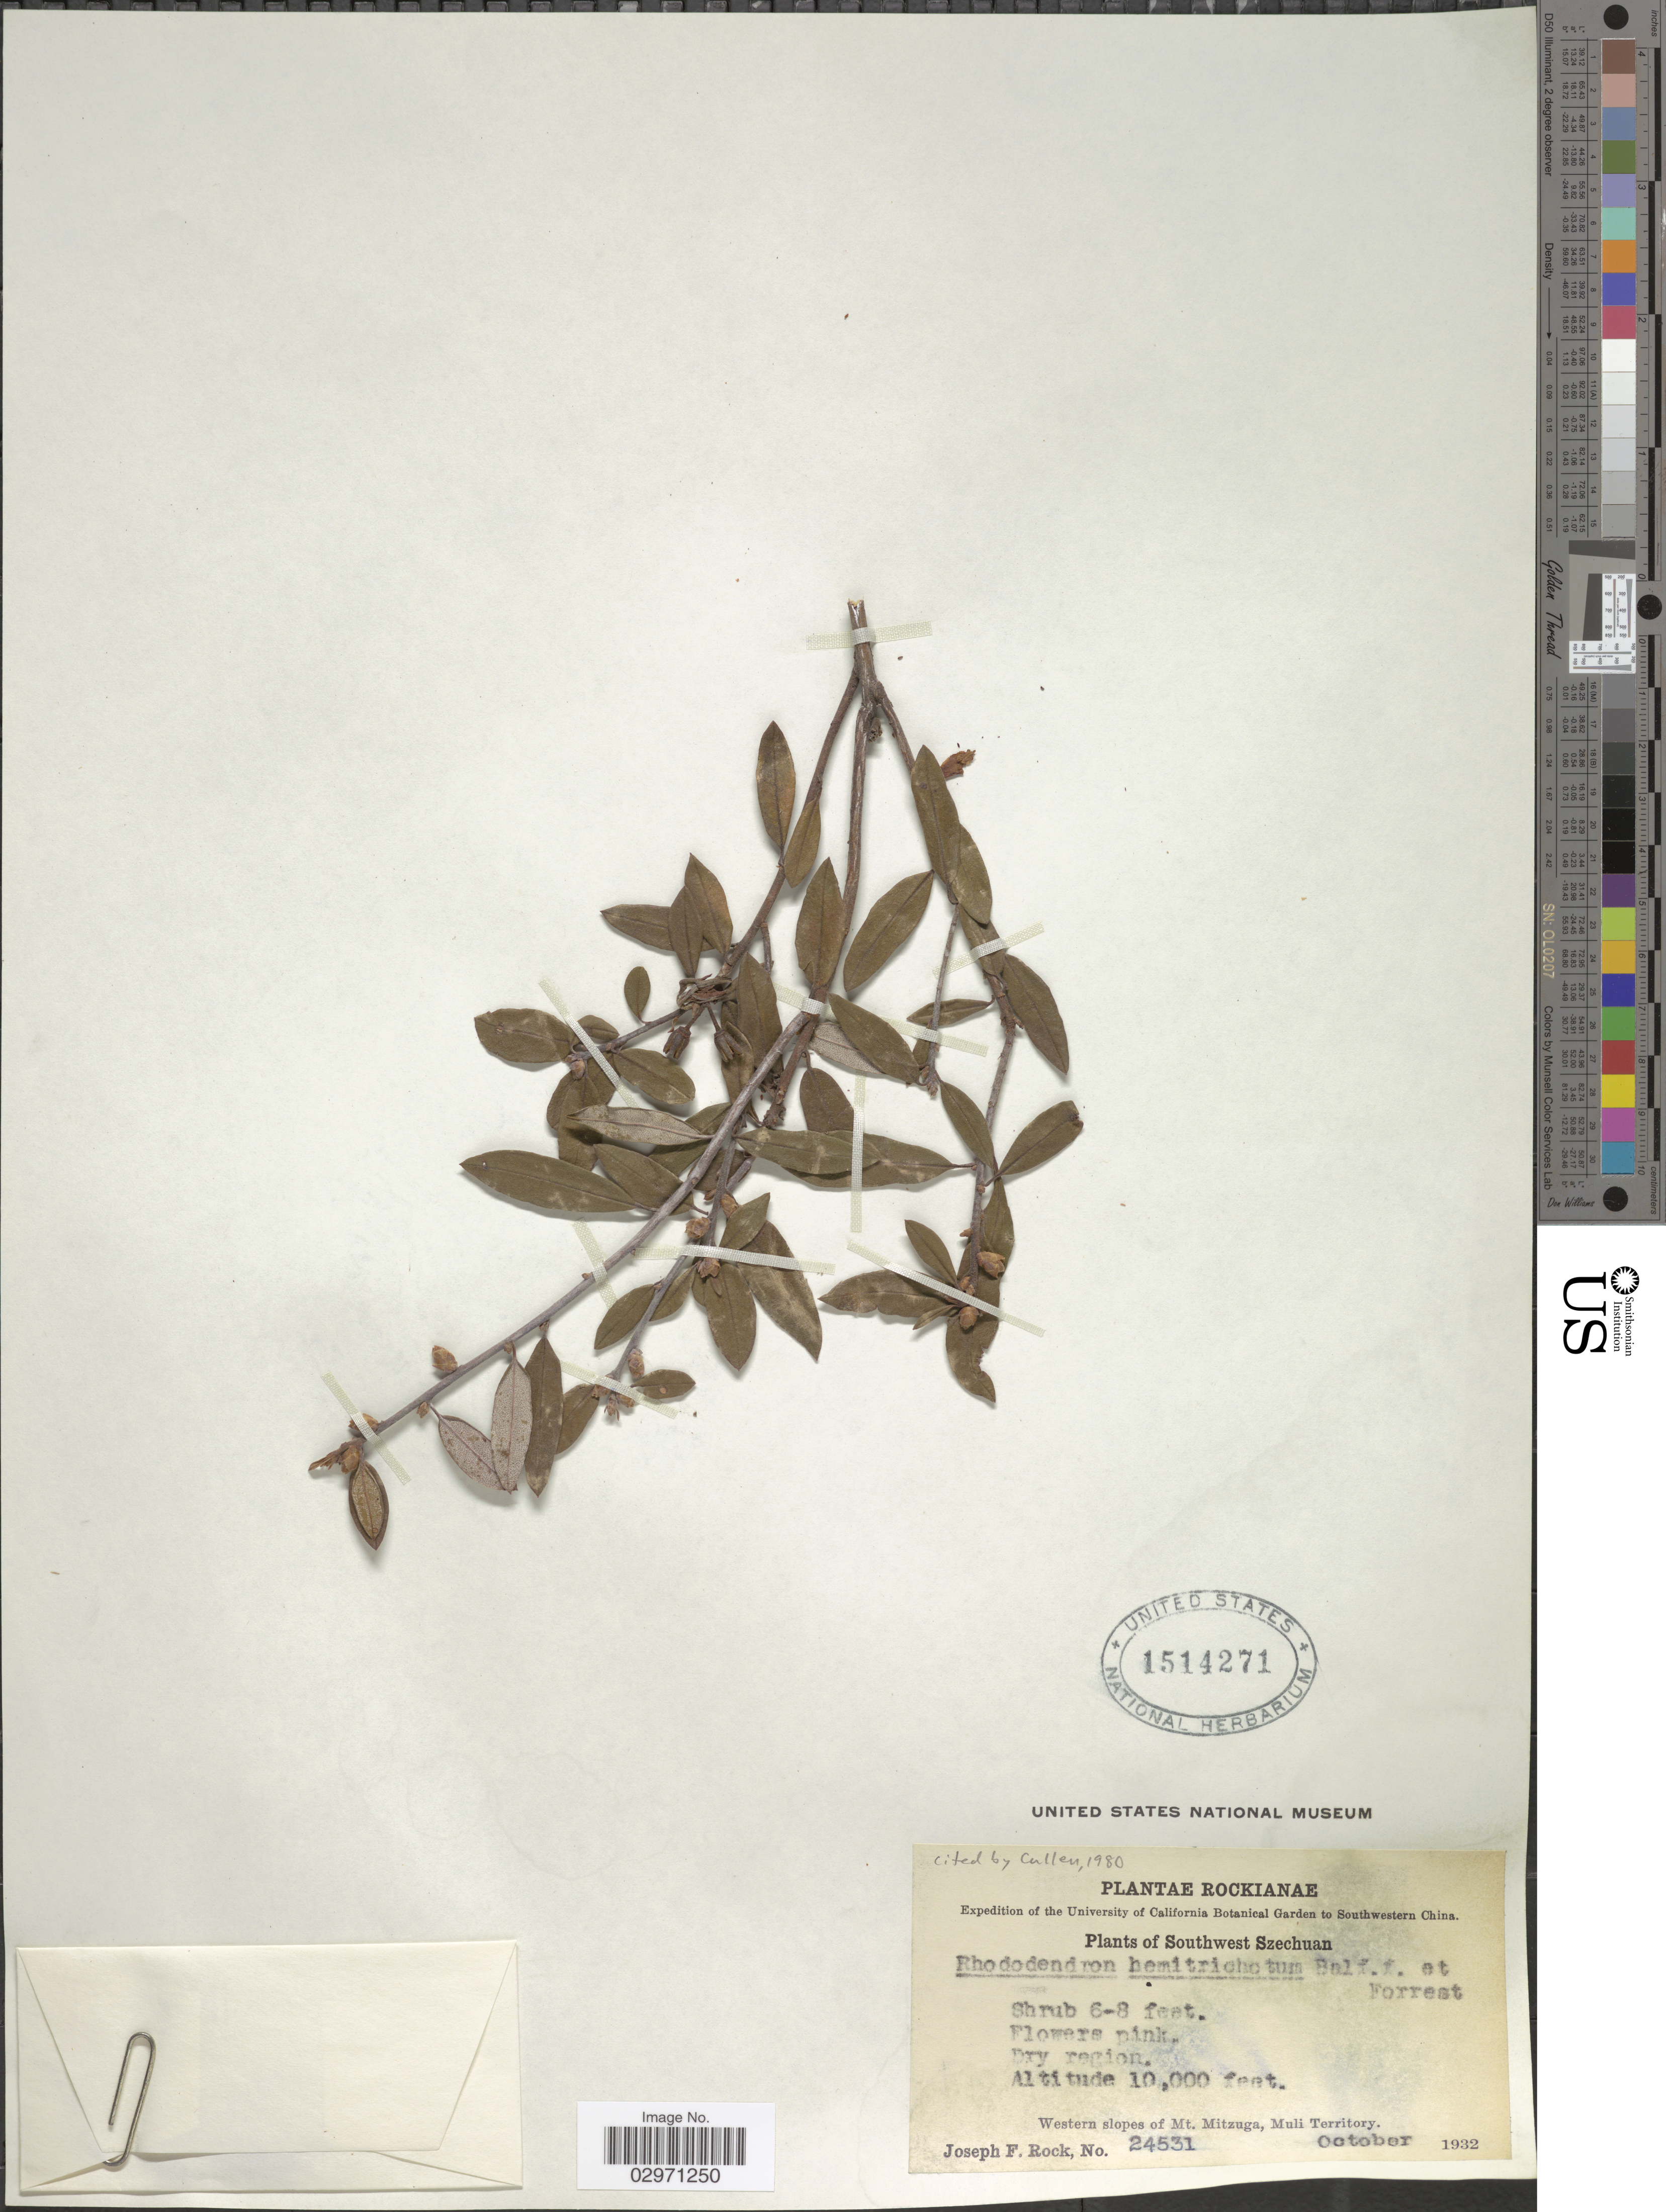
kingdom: Plantae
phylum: Tracheophyta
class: Magnoliopsida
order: Ericales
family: Ericaceae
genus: Rhododendron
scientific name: Rhododendron hemitrichotum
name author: Balf. f. & Forrest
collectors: J. F. Rock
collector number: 24531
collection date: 1932-10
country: China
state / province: Sichuan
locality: Southwestern China. Southwest Szechuan. Western slopes of Mt. Mitzuga, Muli Territory.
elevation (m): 3048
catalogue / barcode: US 1514271